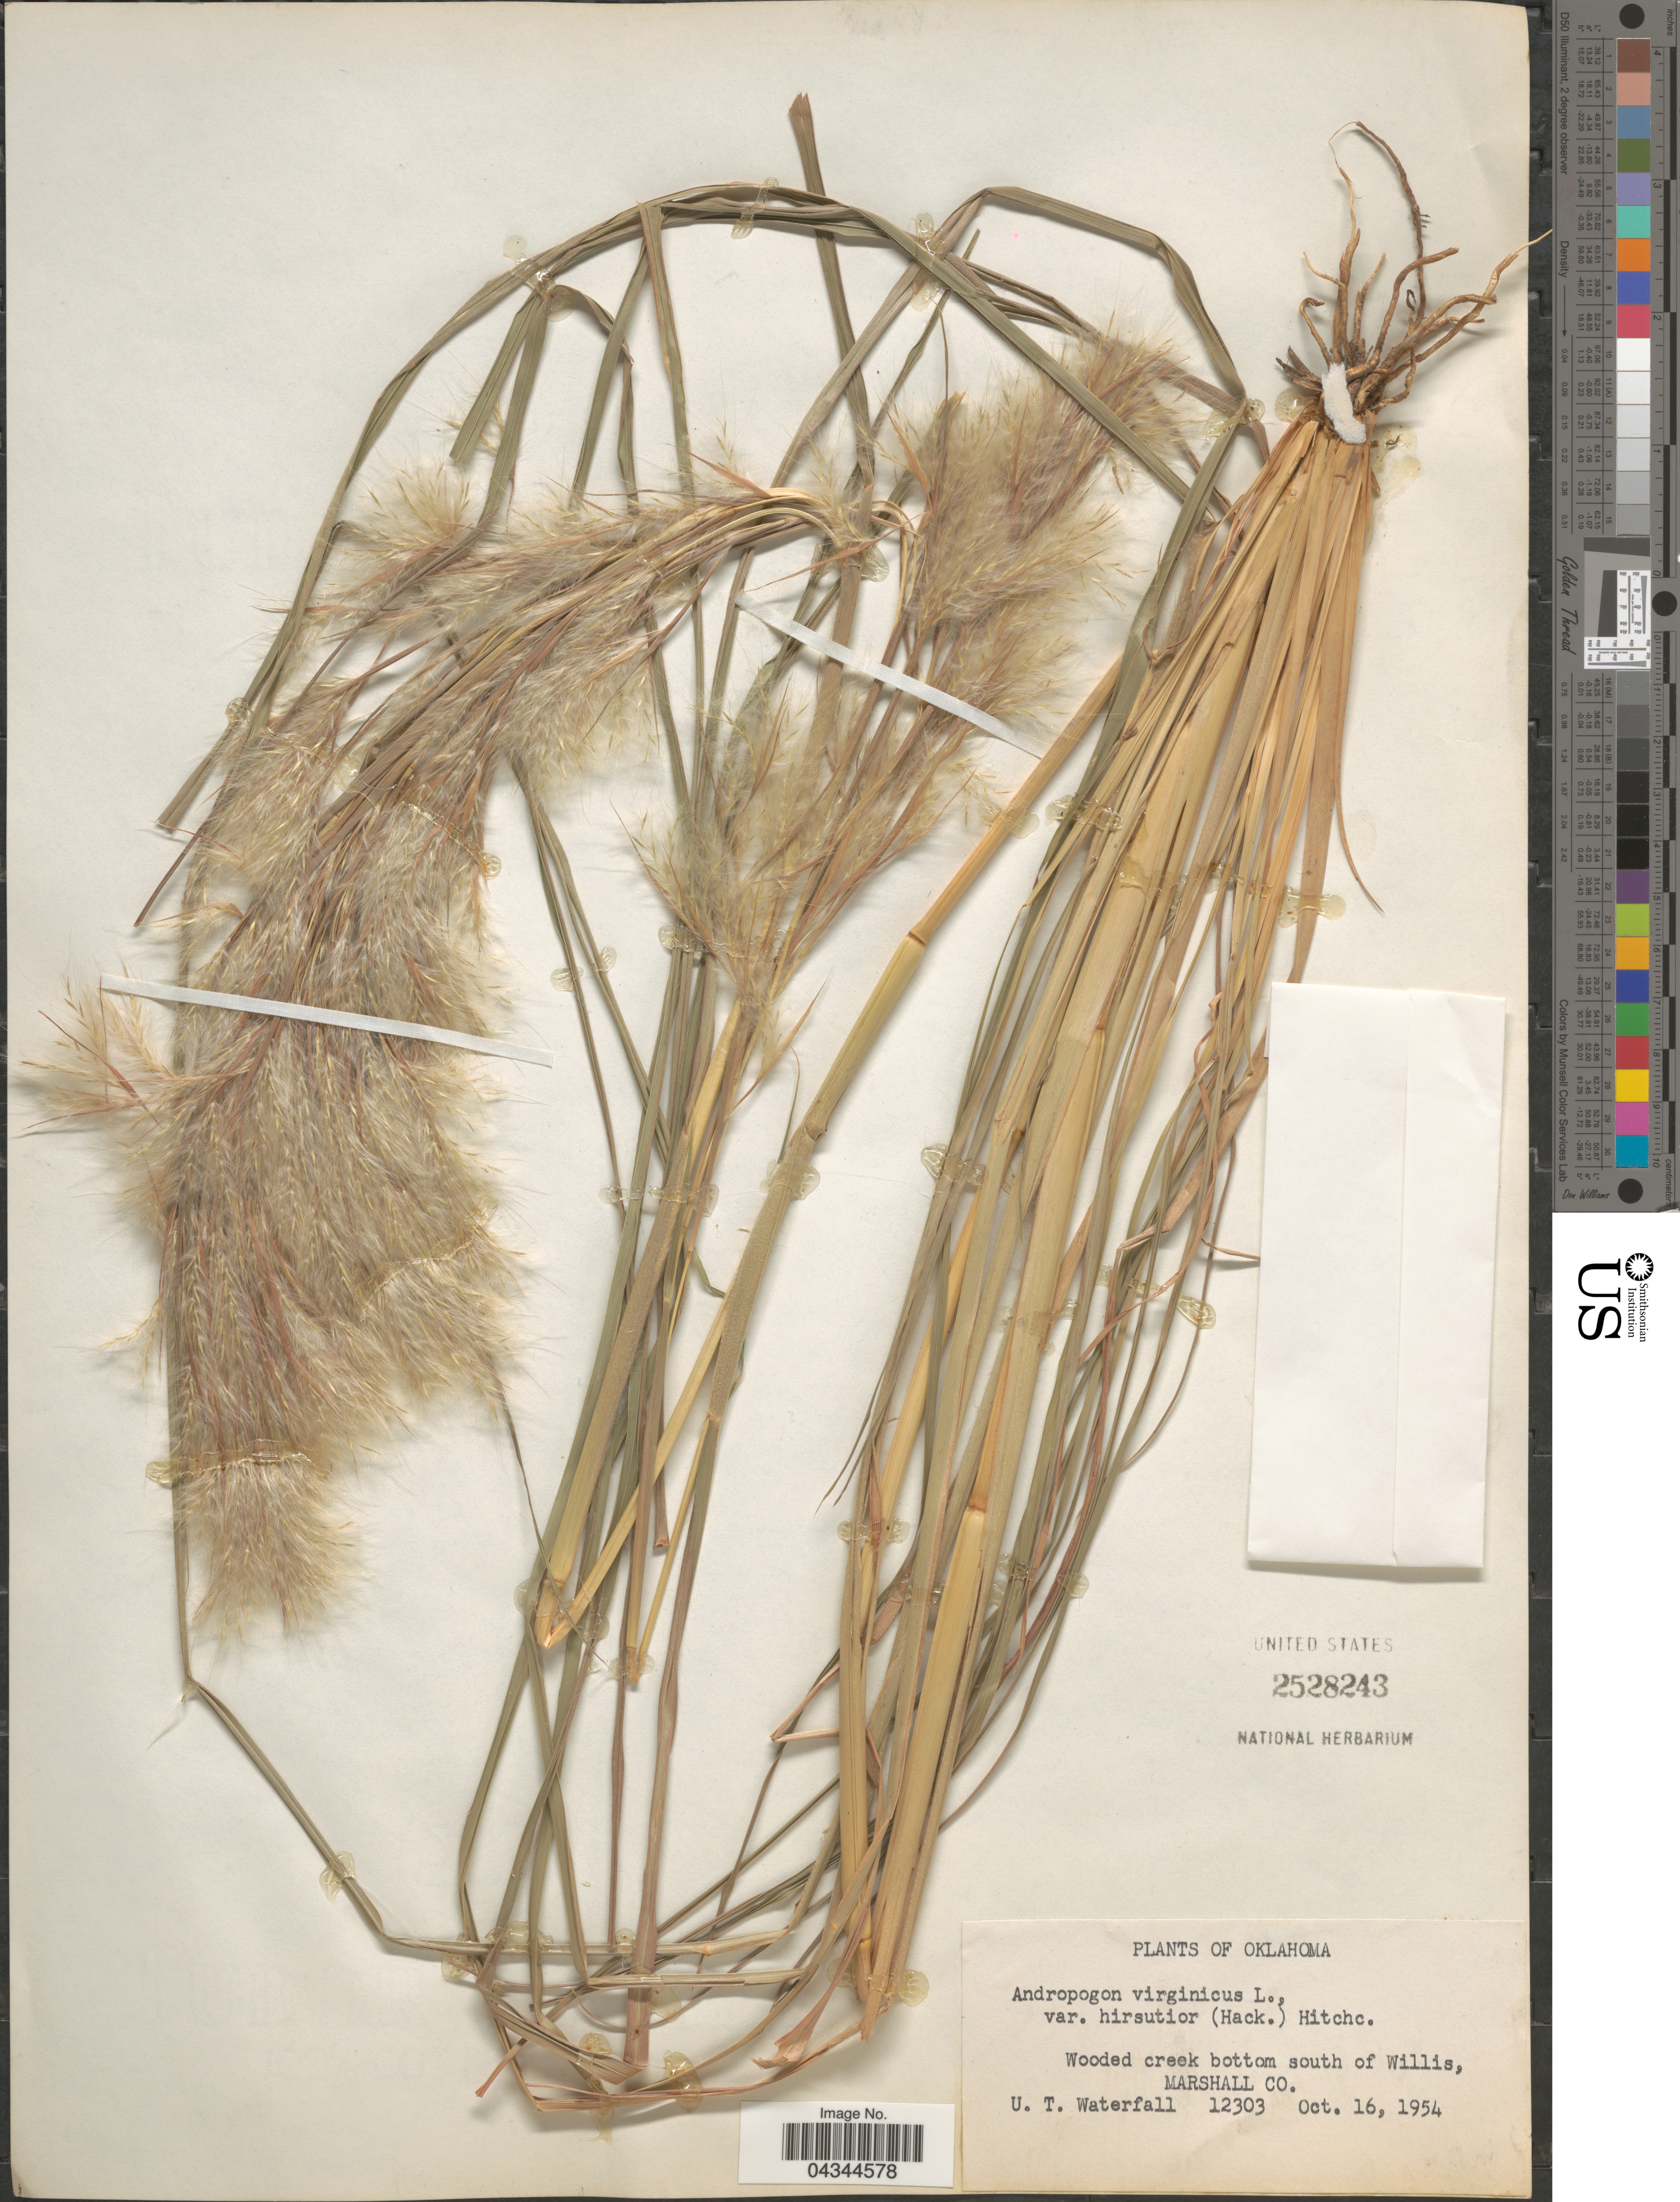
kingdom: Plantae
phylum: Tracheophyta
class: Liliopsida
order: Poales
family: Poaceae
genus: Andropogon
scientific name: Andropogon virginicus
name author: L.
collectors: U. T. Waterfall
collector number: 12303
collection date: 1954-10-16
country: United States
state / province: Oklahoma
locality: Wooded creek bottom south of Willis, Marshall Co.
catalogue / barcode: US 2528243